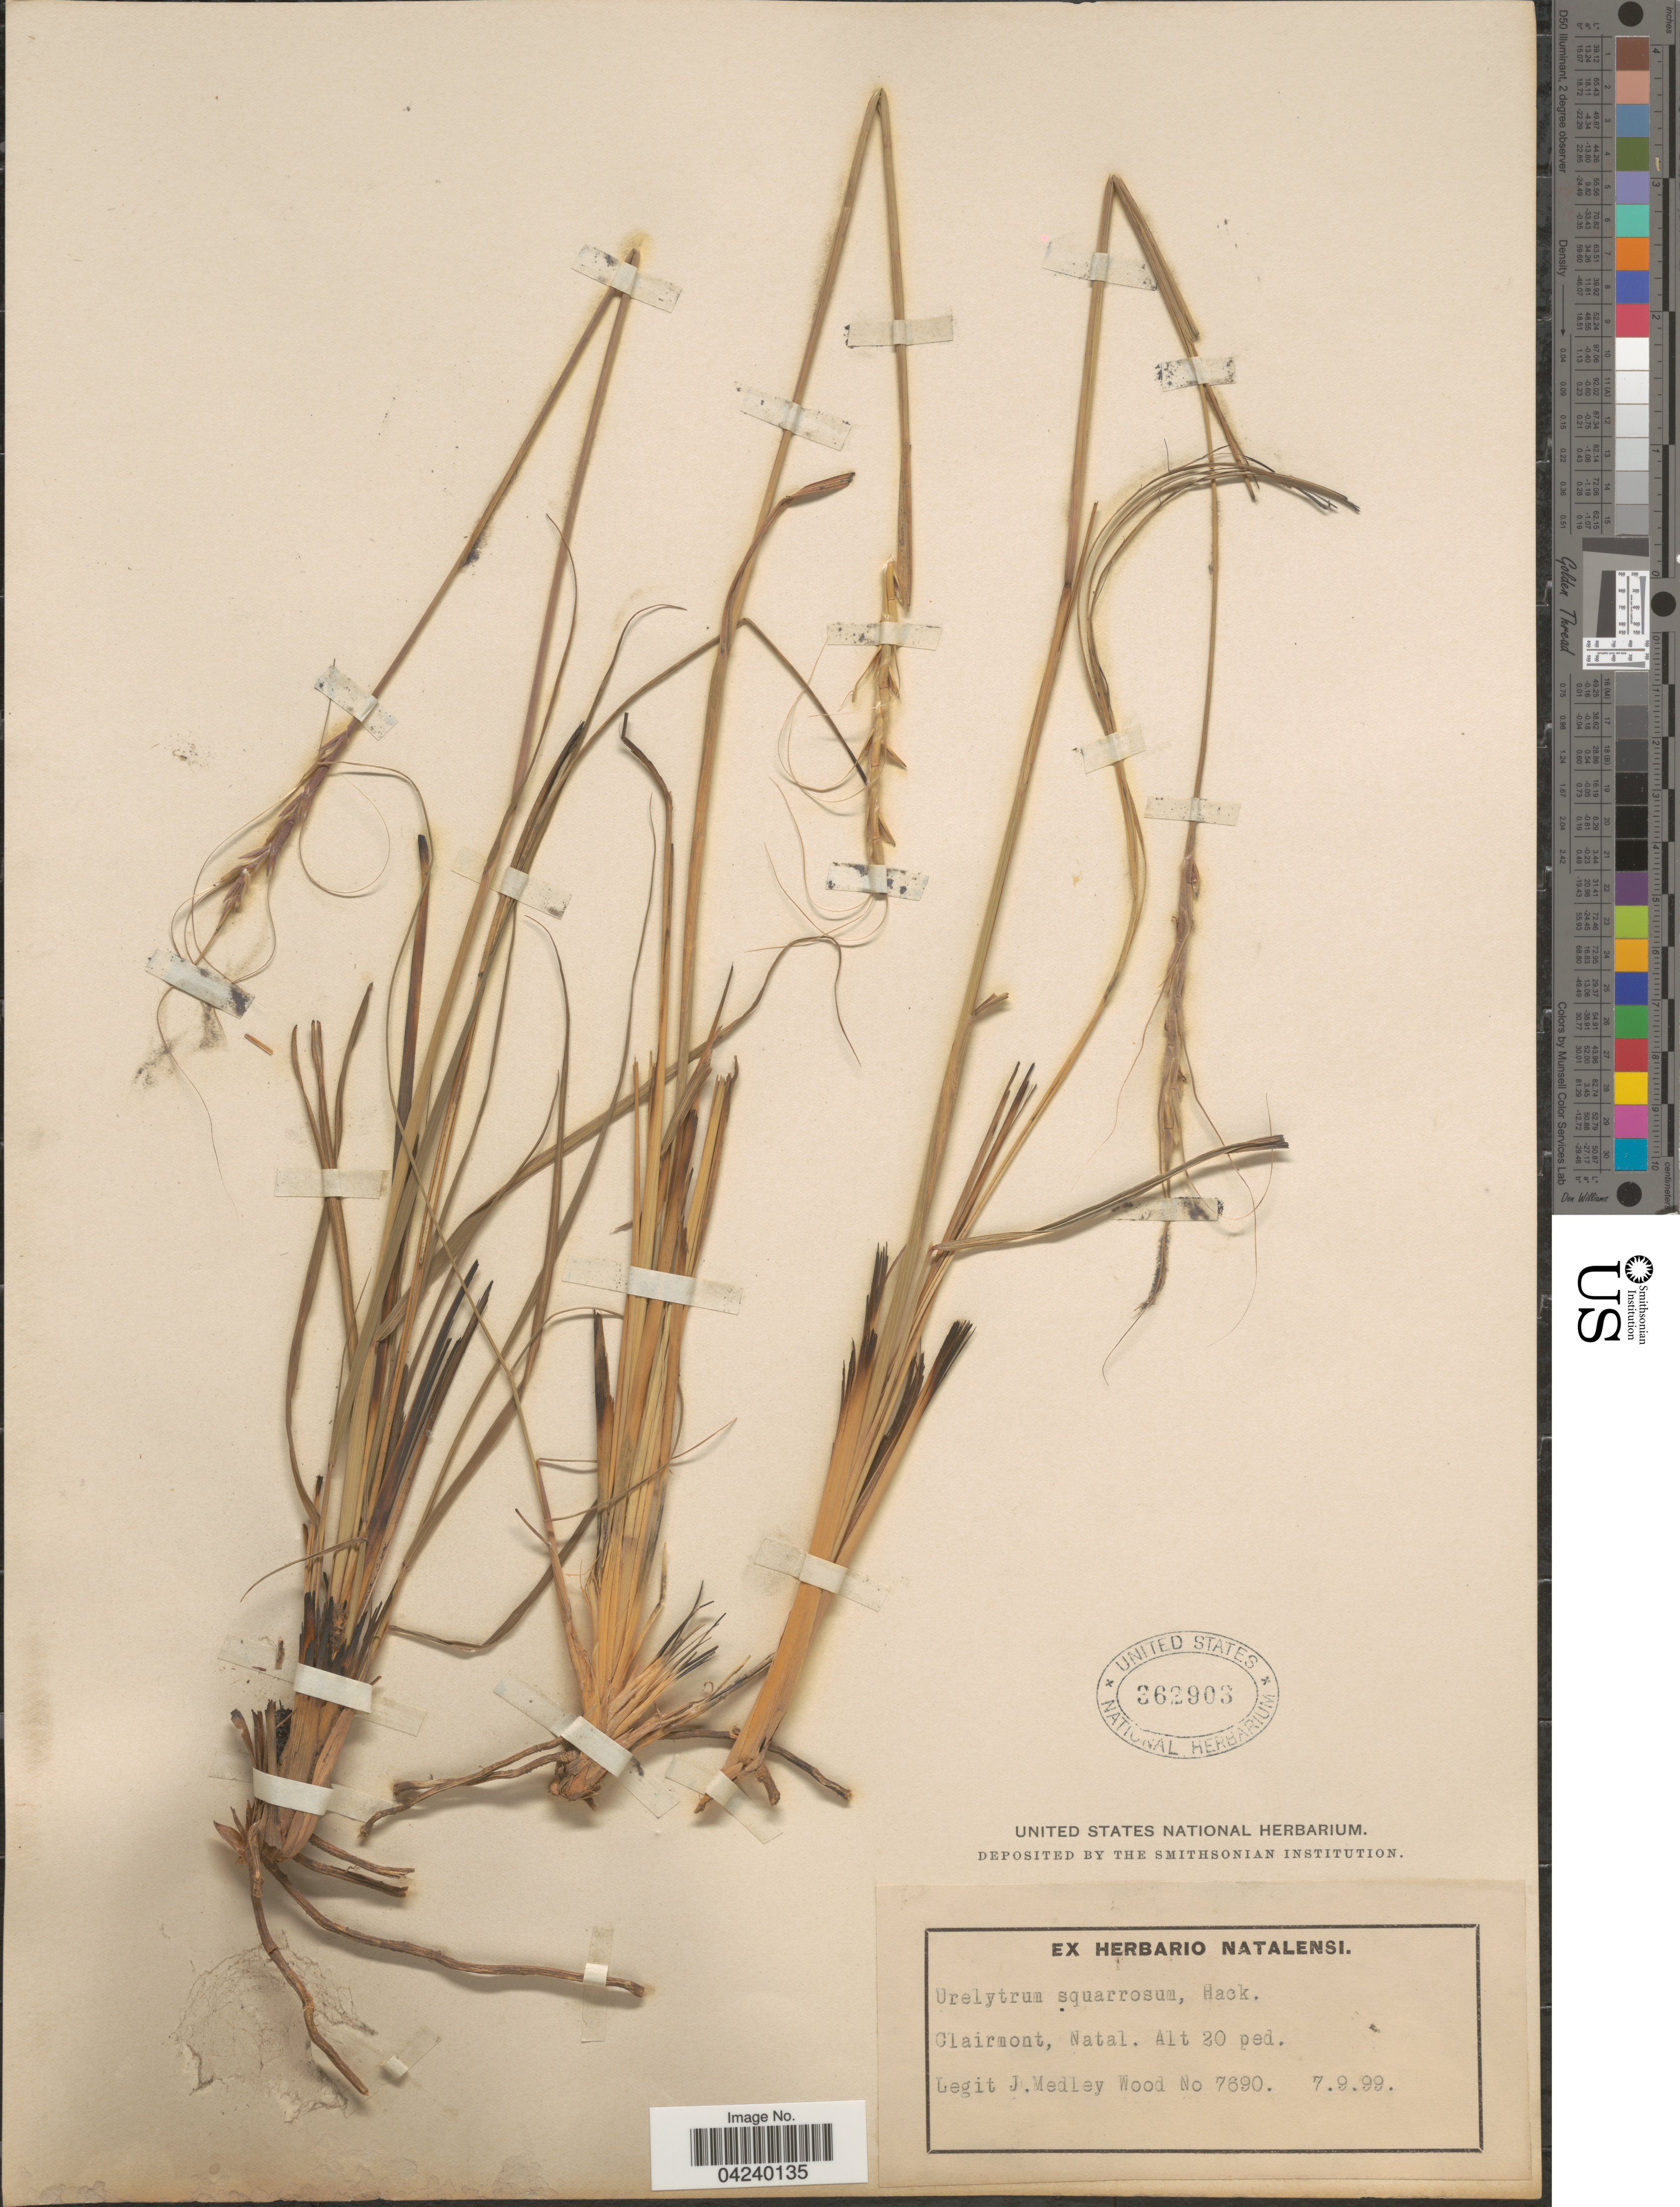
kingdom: Plantae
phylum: Tracheophyta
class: Liliopsida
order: Poales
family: Poaceae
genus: Urelytrum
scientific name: Urelytrum agropyroides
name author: (Hack.) Hack.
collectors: J. Medley Wood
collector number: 7690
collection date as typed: Transcribed d/m/y: 7/9/99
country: South Africa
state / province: KwaZulu-Natal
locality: Clairmont, Natal.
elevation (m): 6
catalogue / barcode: US 362903